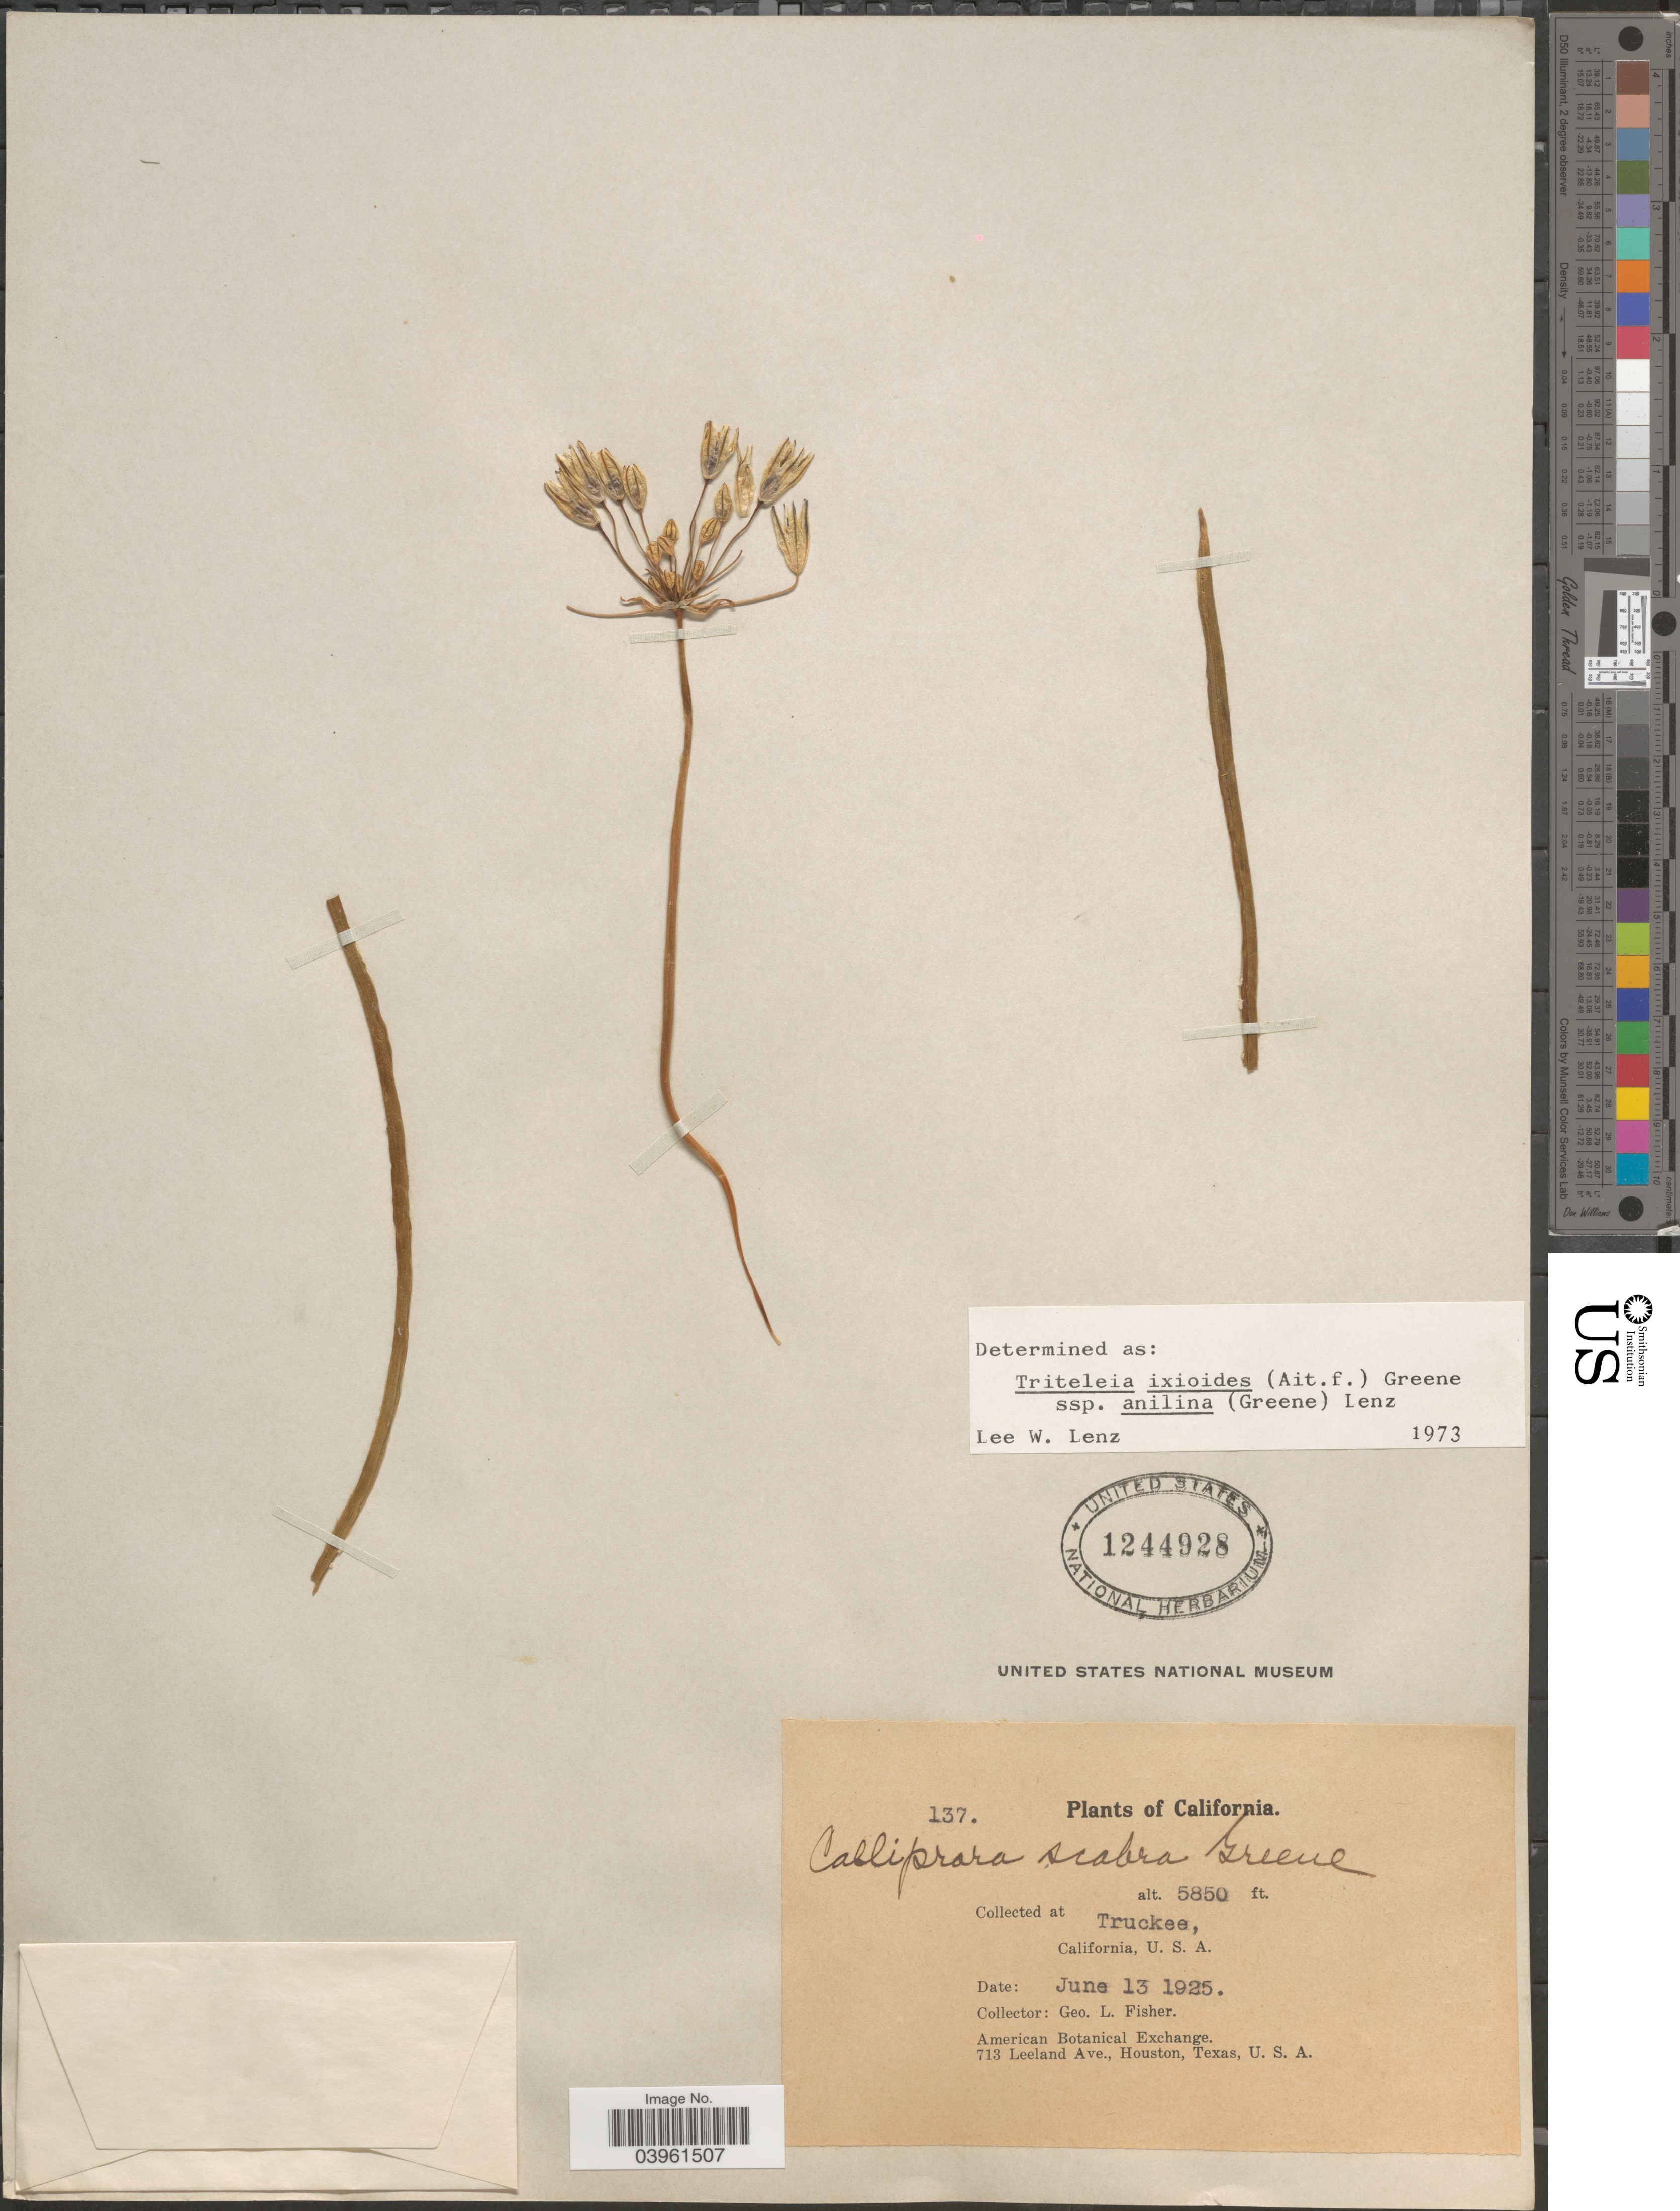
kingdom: Plantae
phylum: Tracheophyta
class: Liliopsida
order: Asparagales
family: Asparagaceae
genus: Triteleia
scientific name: Triteleia ixioides subsp. anilina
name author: (Greene) L.W. Lenz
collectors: G. L. Fisher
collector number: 137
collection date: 1925-06-13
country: United States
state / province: California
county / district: Nevada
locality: At Truckee.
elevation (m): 1783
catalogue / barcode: US 1244928